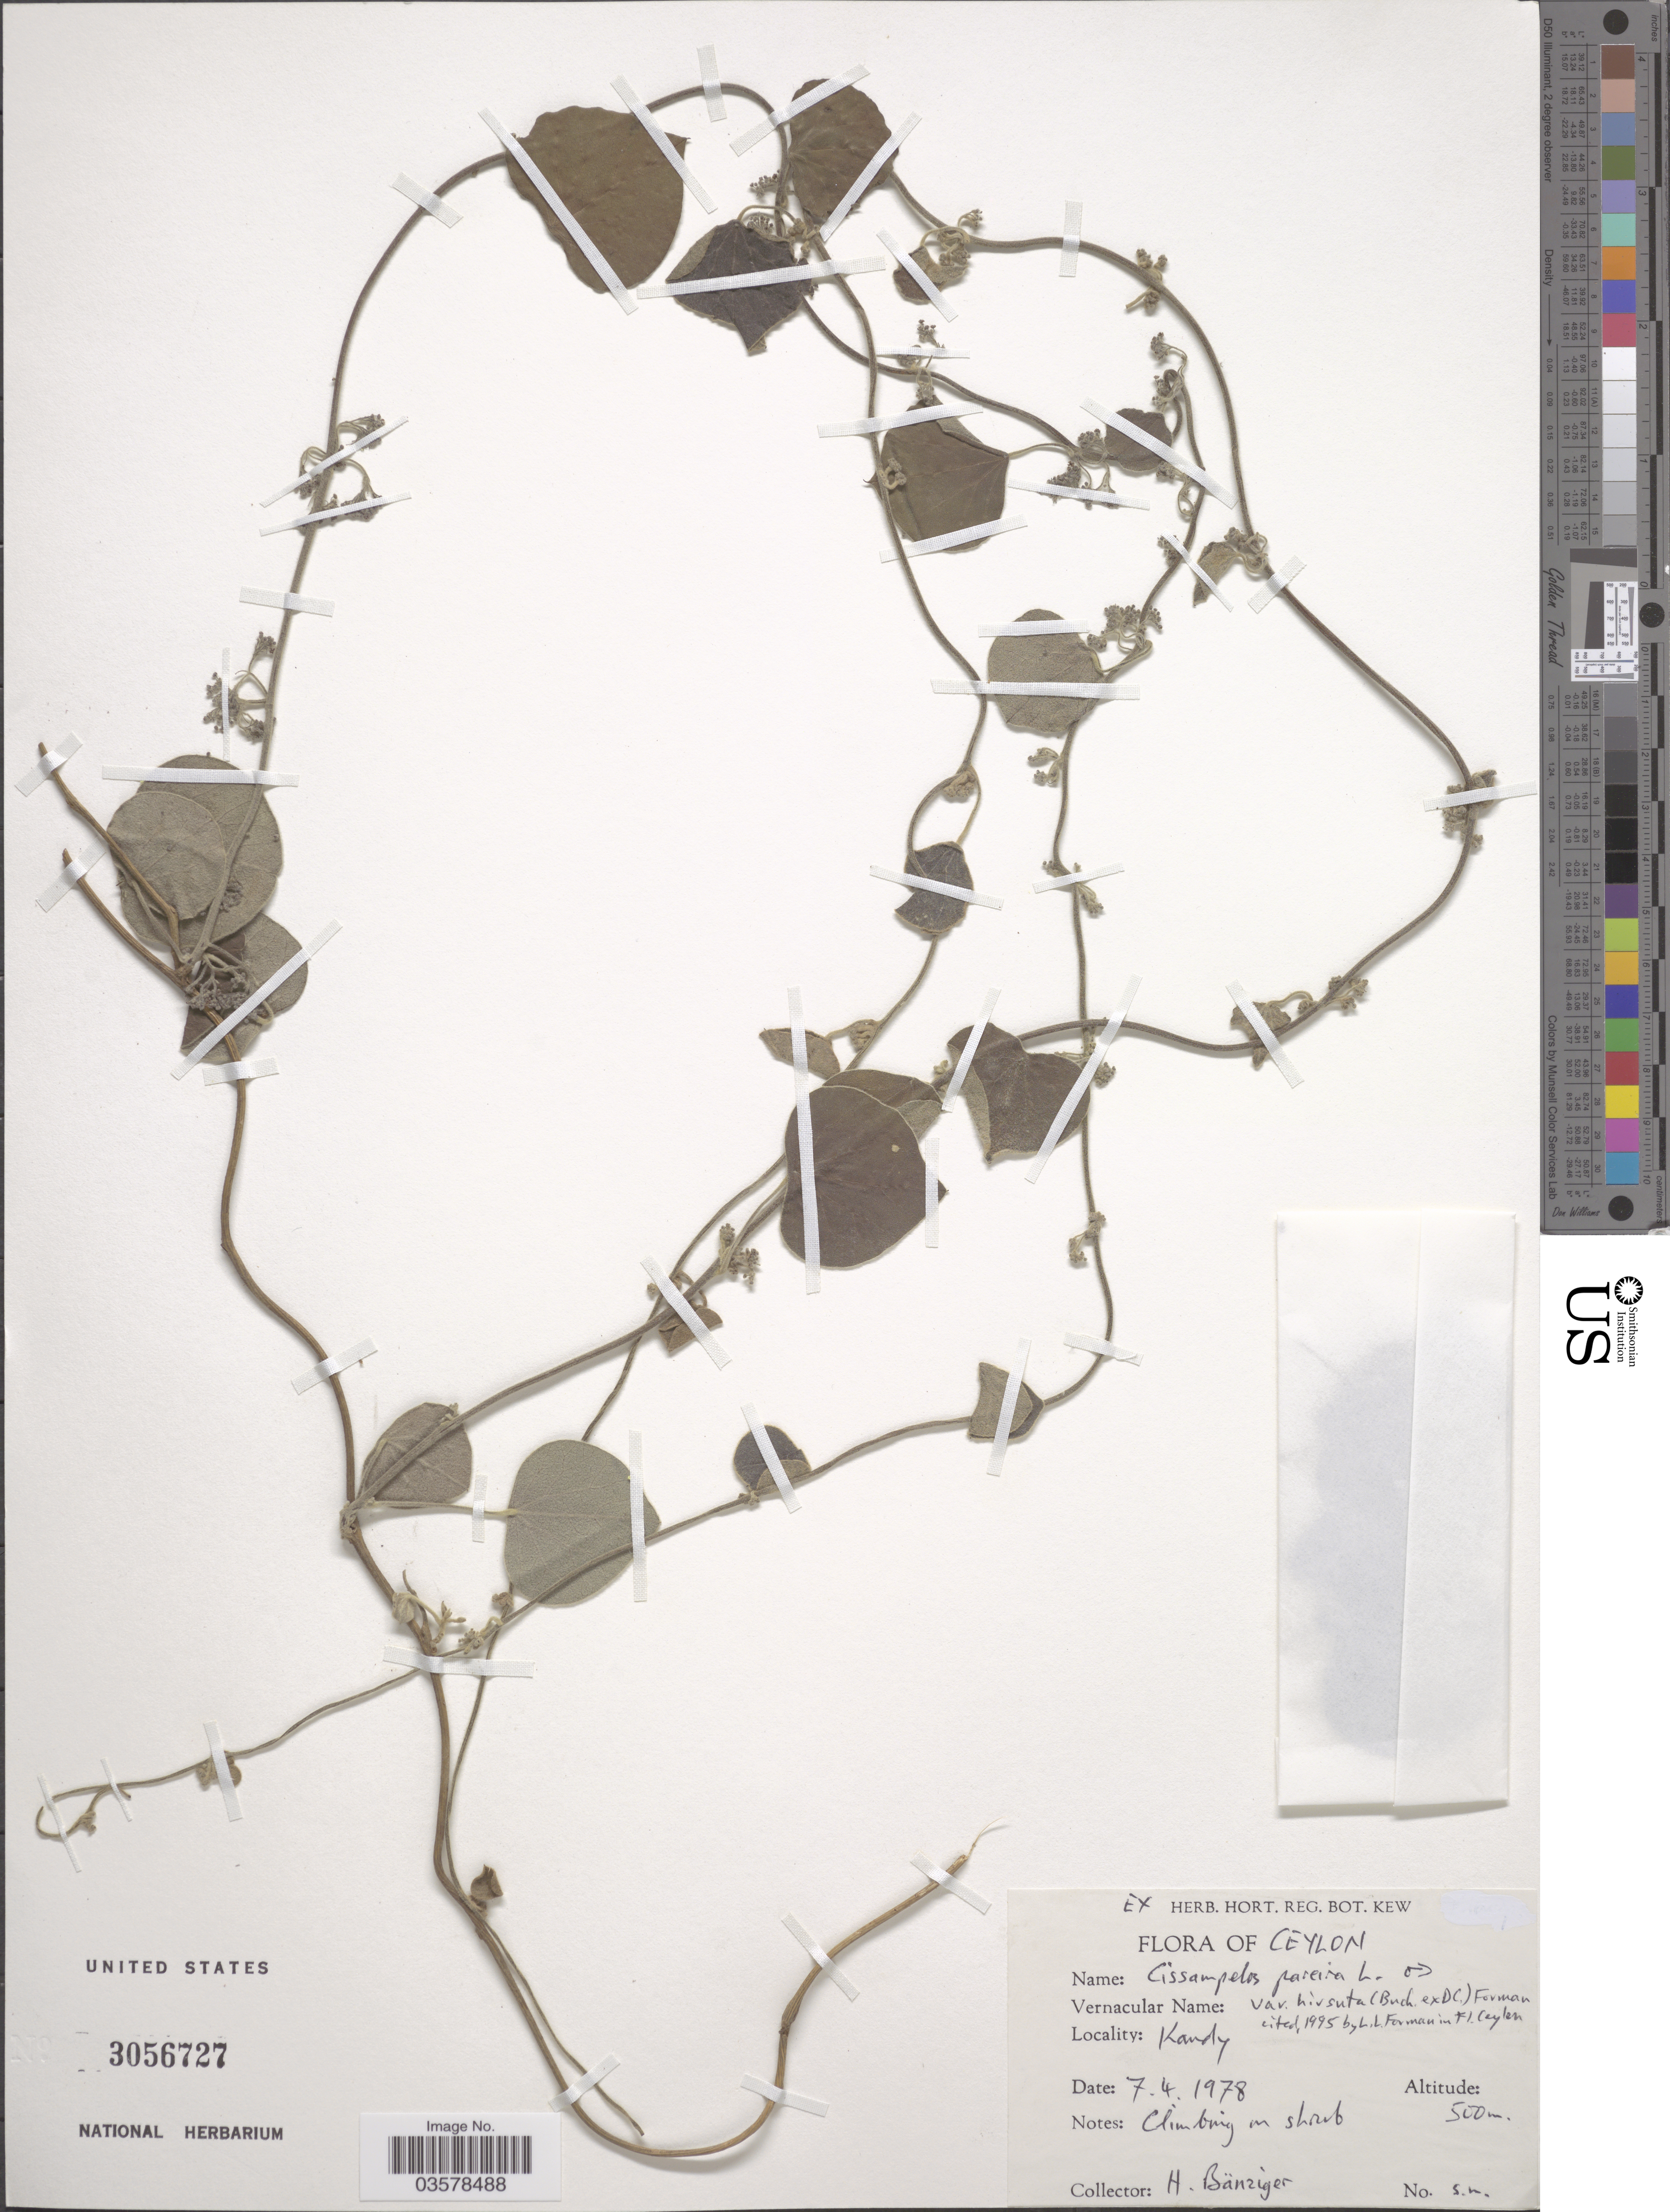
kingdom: Plantae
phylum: Tracheophyta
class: Magnoliopsida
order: Ranunculales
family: Menispermaceae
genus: Cissampelos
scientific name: Cissampelos pareira var. hirsuta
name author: (Buch.-Ham. ex DC.) Forman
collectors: H. Bänziger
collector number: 54*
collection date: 1978-04-07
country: Sri Lanka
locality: Ceylon. Kandy.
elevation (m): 500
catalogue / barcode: US 3056727